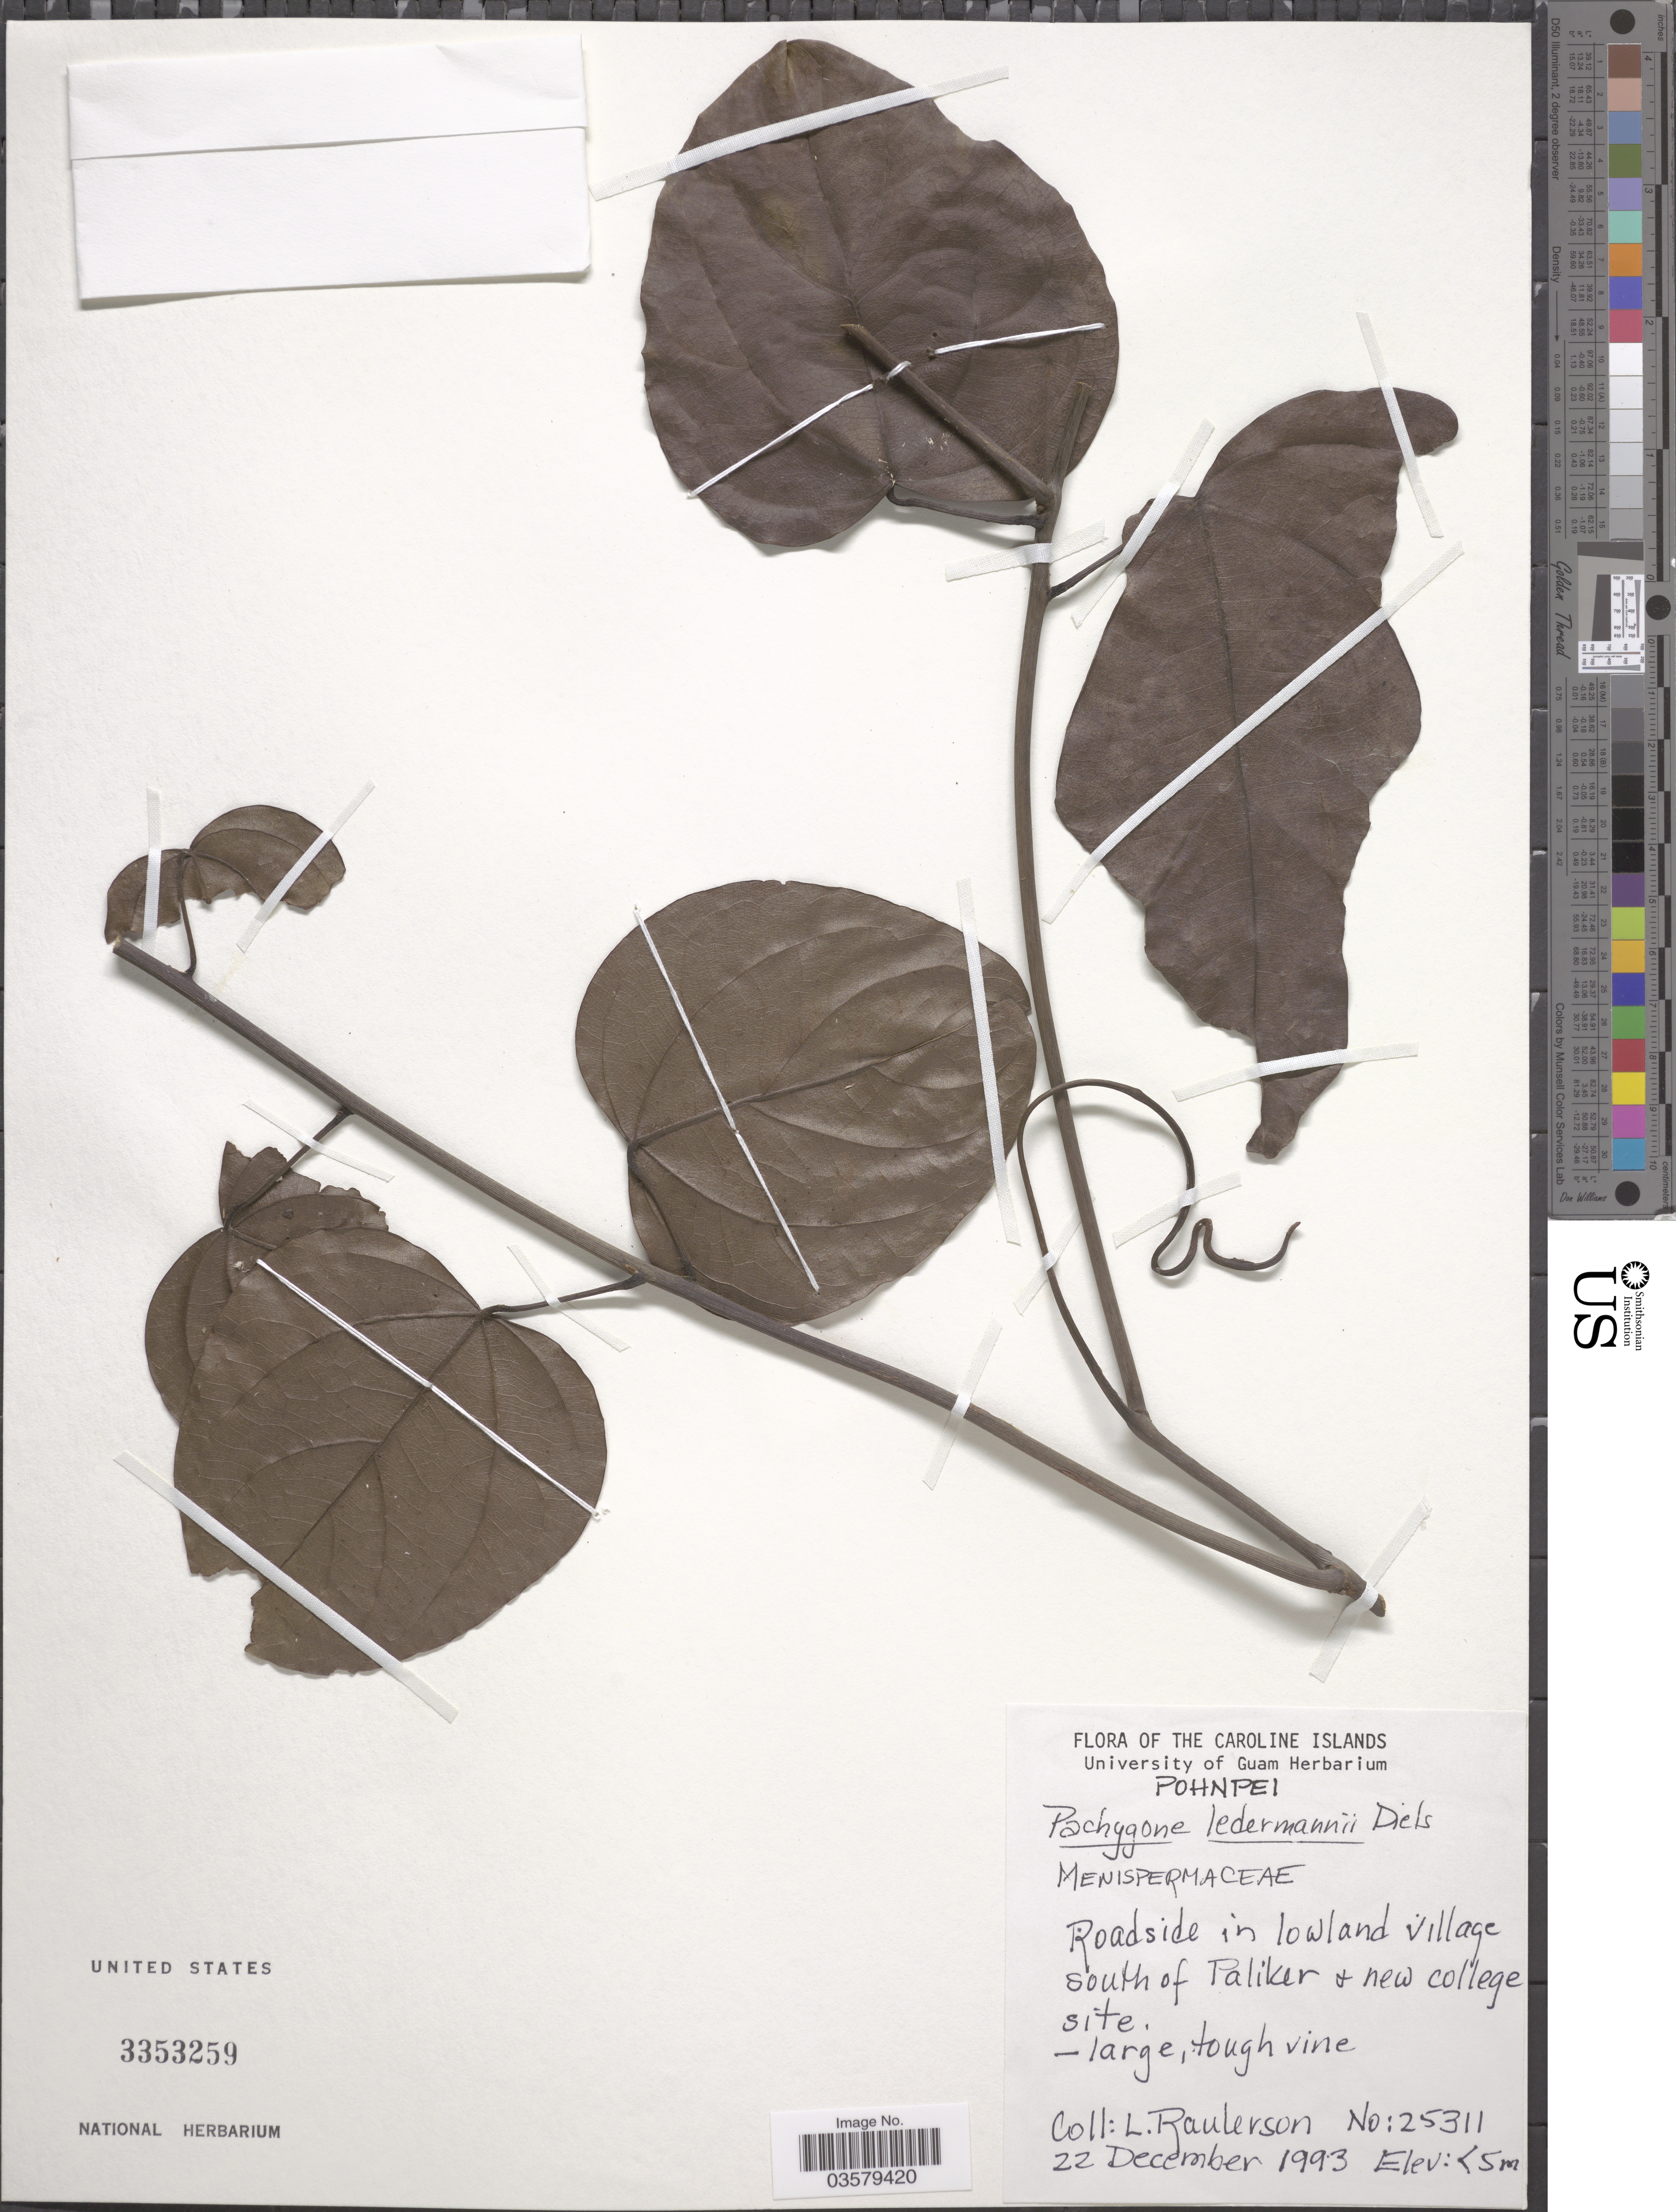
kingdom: Plantae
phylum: Tracheophyta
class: Magnoliopsida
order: Ranunculales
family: Menispermaceae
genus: Pachygone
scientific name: Pachygone ledermannii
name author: Diels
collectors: L. Raulerson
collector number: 25311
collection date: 1993-12-22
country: Micronesia, Federated States of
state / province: Pohnpei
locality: The Caroline Islands. Roadside in lowland village south of Paliker & new college site.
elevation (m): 5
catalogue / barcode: US 3353259